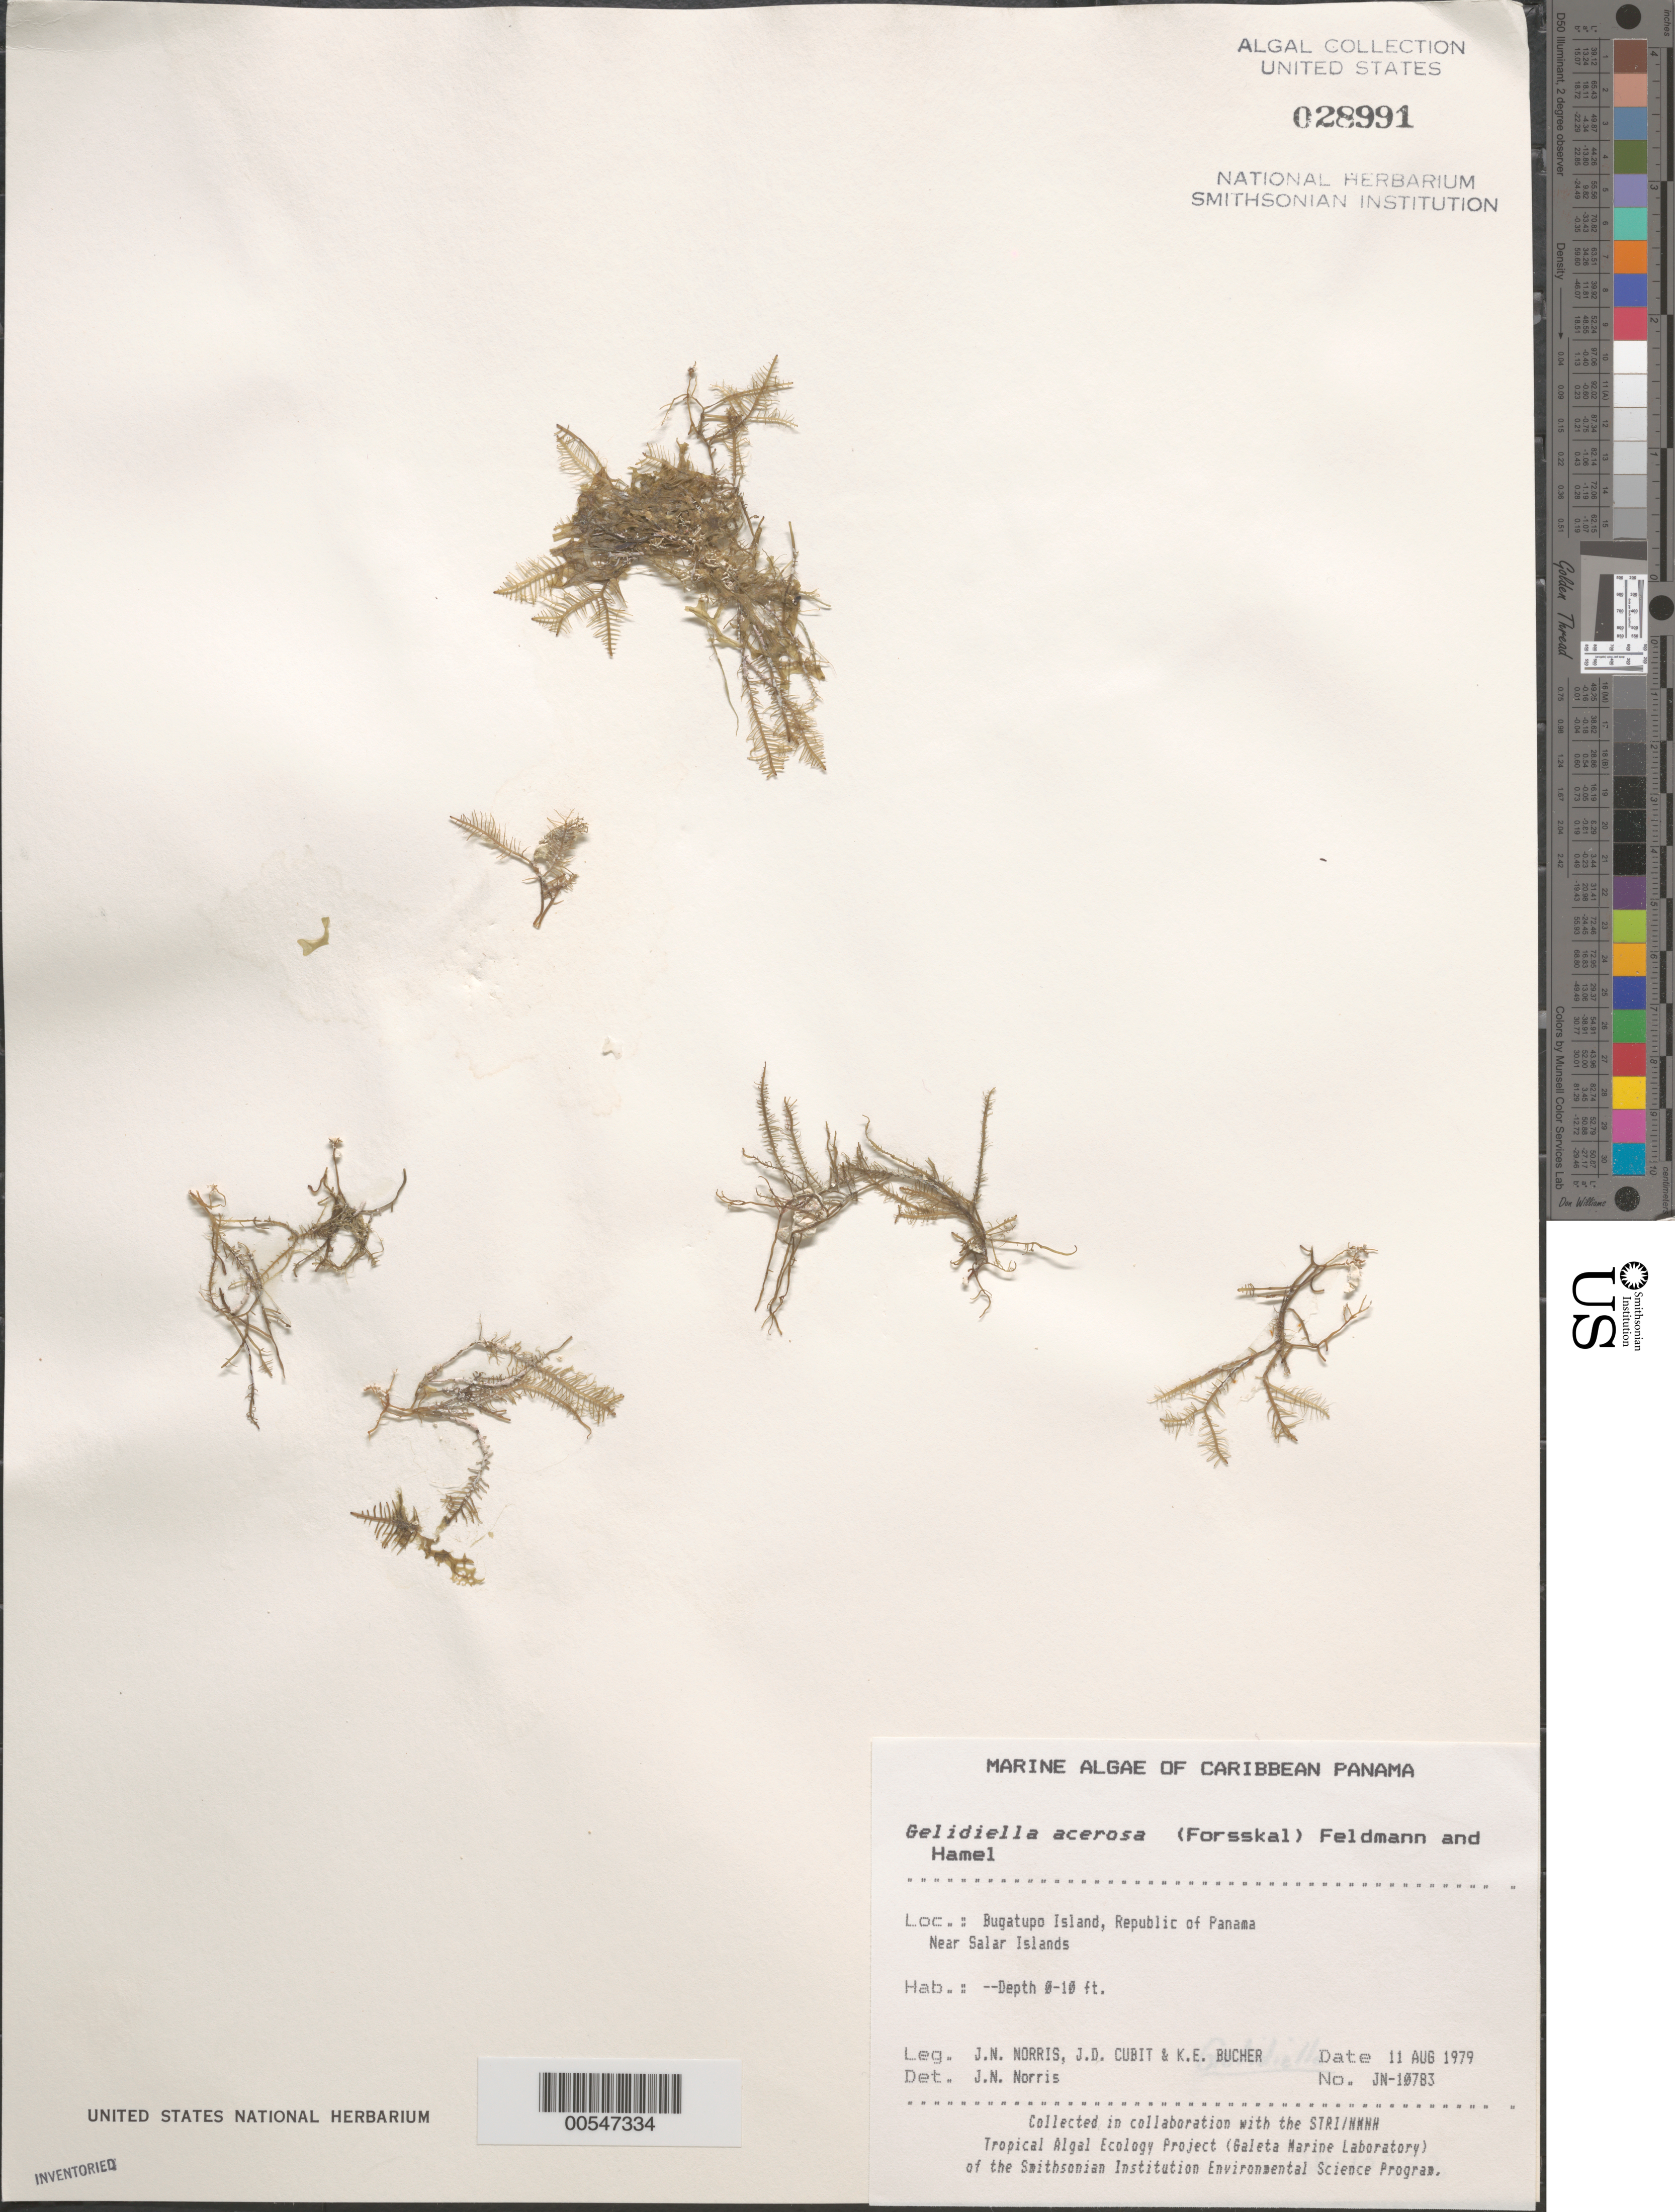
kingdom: Plantae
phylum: Rhodophyta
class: Florideophyceae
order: Gelidiales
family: Gelidiellaceae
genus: Gelidiella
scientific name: Gelidiella acerosa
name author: (Forssk.) Feldmann & G. Hamel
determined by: Norris, James N.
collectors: J. N. Norris, J. Cubit & K. E. Bucher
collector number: JN-10783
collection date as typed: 11 Aug 1979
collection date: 1979-08-11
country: Panama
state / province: Kuna Yala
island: Bugatupo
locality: Near Salar Islands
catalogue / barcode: US 28991